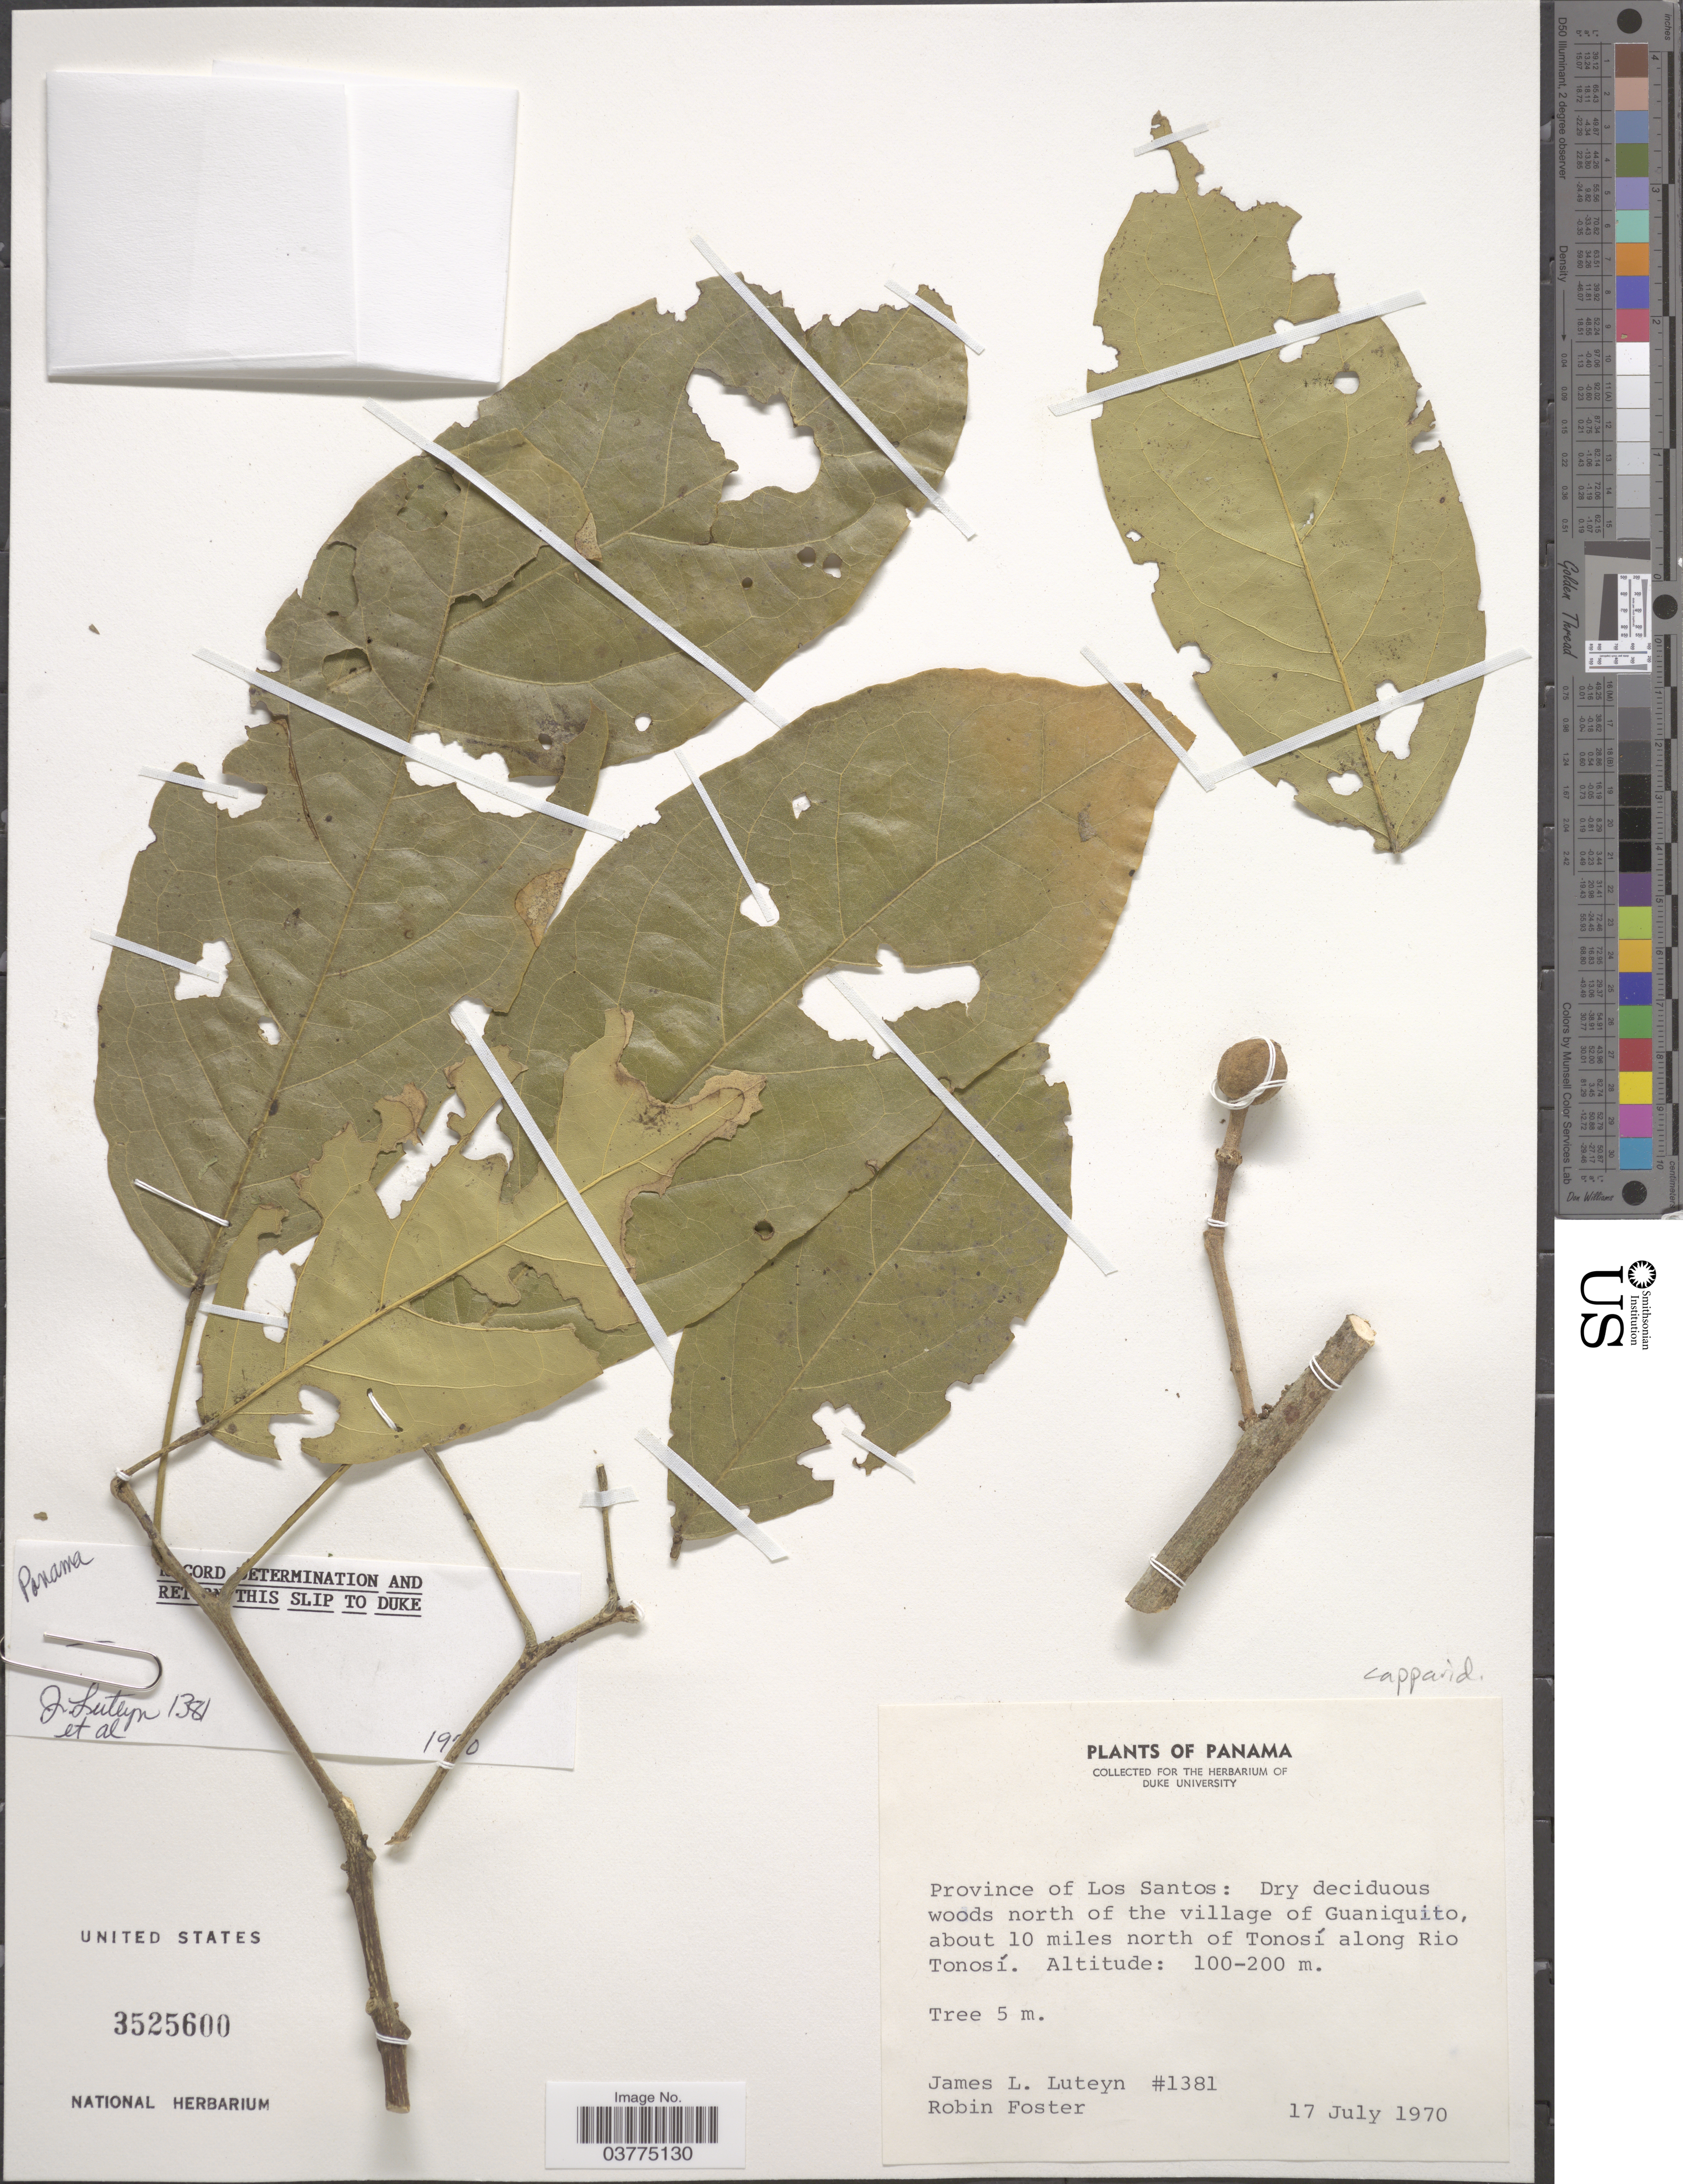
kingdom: Plantae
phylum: Tracheophyta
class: Magnoliopsida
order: Brassicales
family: Cleomaceae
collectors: J. L. Luteyn & R. B. Foster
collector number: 1381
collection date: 1970-07-17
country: Panama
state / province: Los Santos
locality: Dry deciduous woods north of the village of Guaniquito, about 10 miles north of Tonosí along Rio Tonosí.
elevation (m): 100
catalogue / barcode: US 3525600